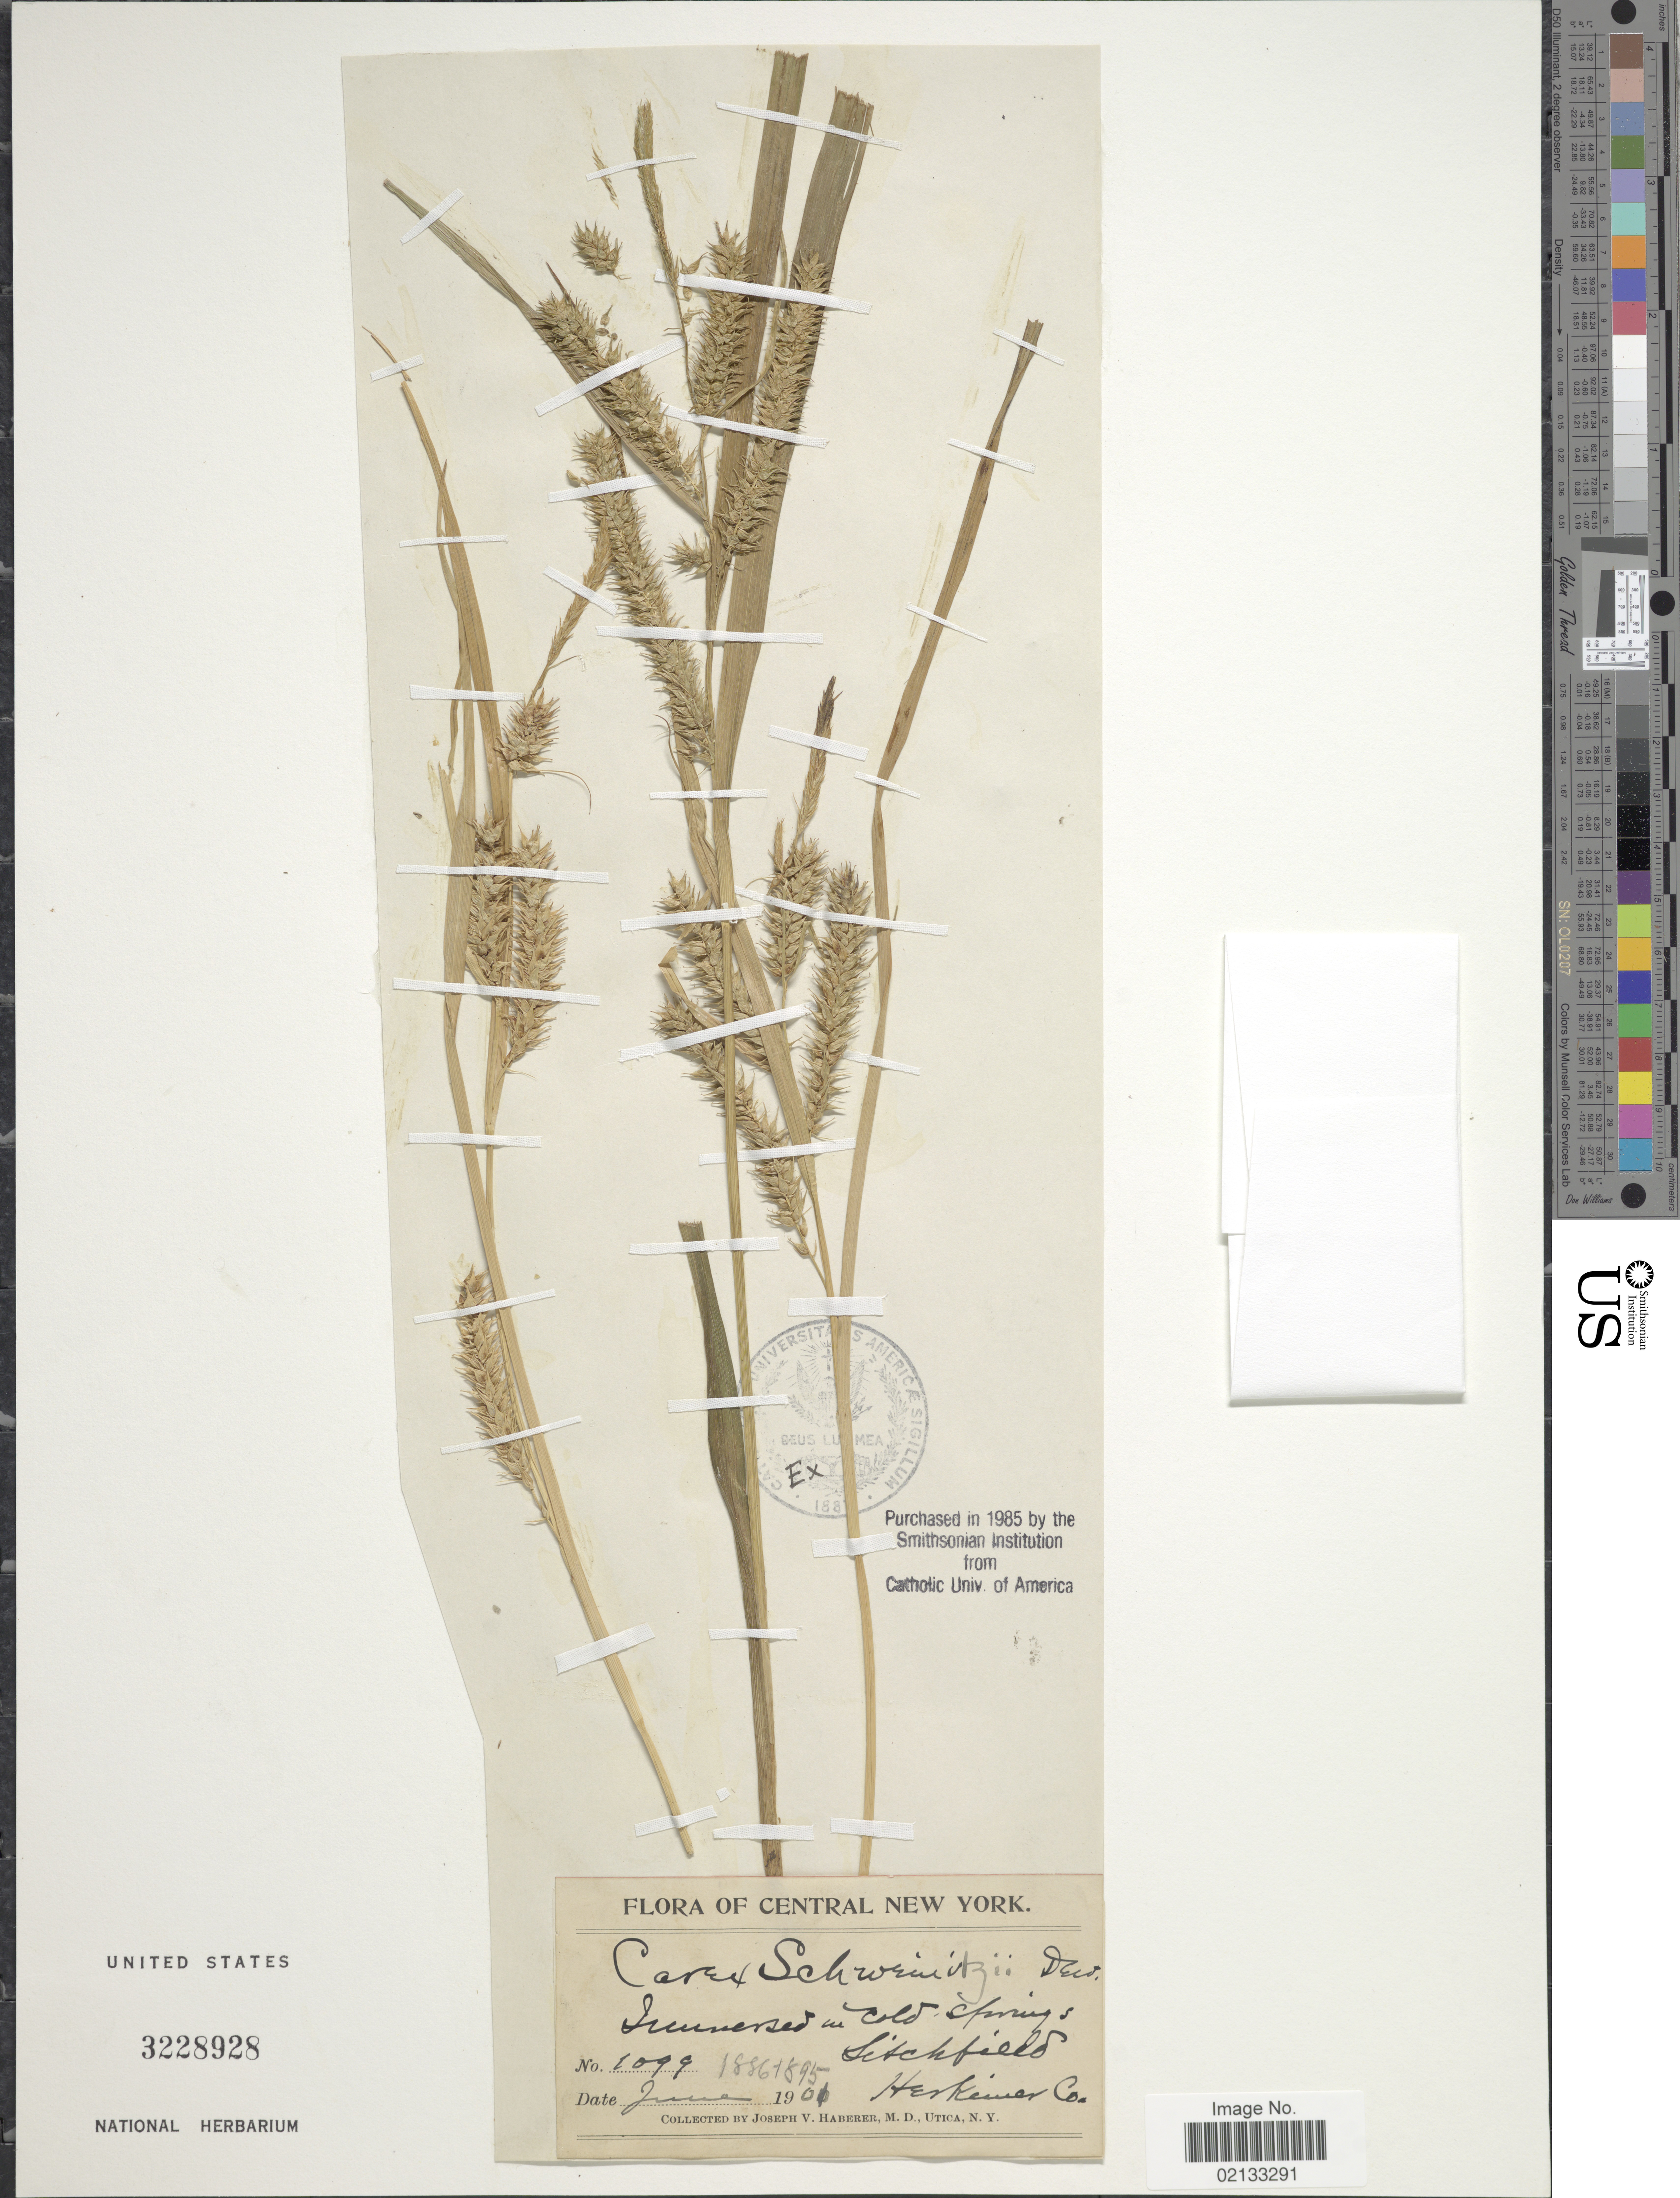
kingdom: Plantae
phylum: Tracheophyta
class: Liliopsida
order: Poales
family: Cyperaceae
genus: Carex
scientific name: Carex schweinitzii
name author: Dewey ex Schwein.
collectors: J. V. Haberer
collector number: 1099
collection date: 1901-06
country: United States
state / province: New York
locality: Central New York, Innersed in Cold Springs, Litchfield, Herkimer Co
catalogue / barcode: US 3228928